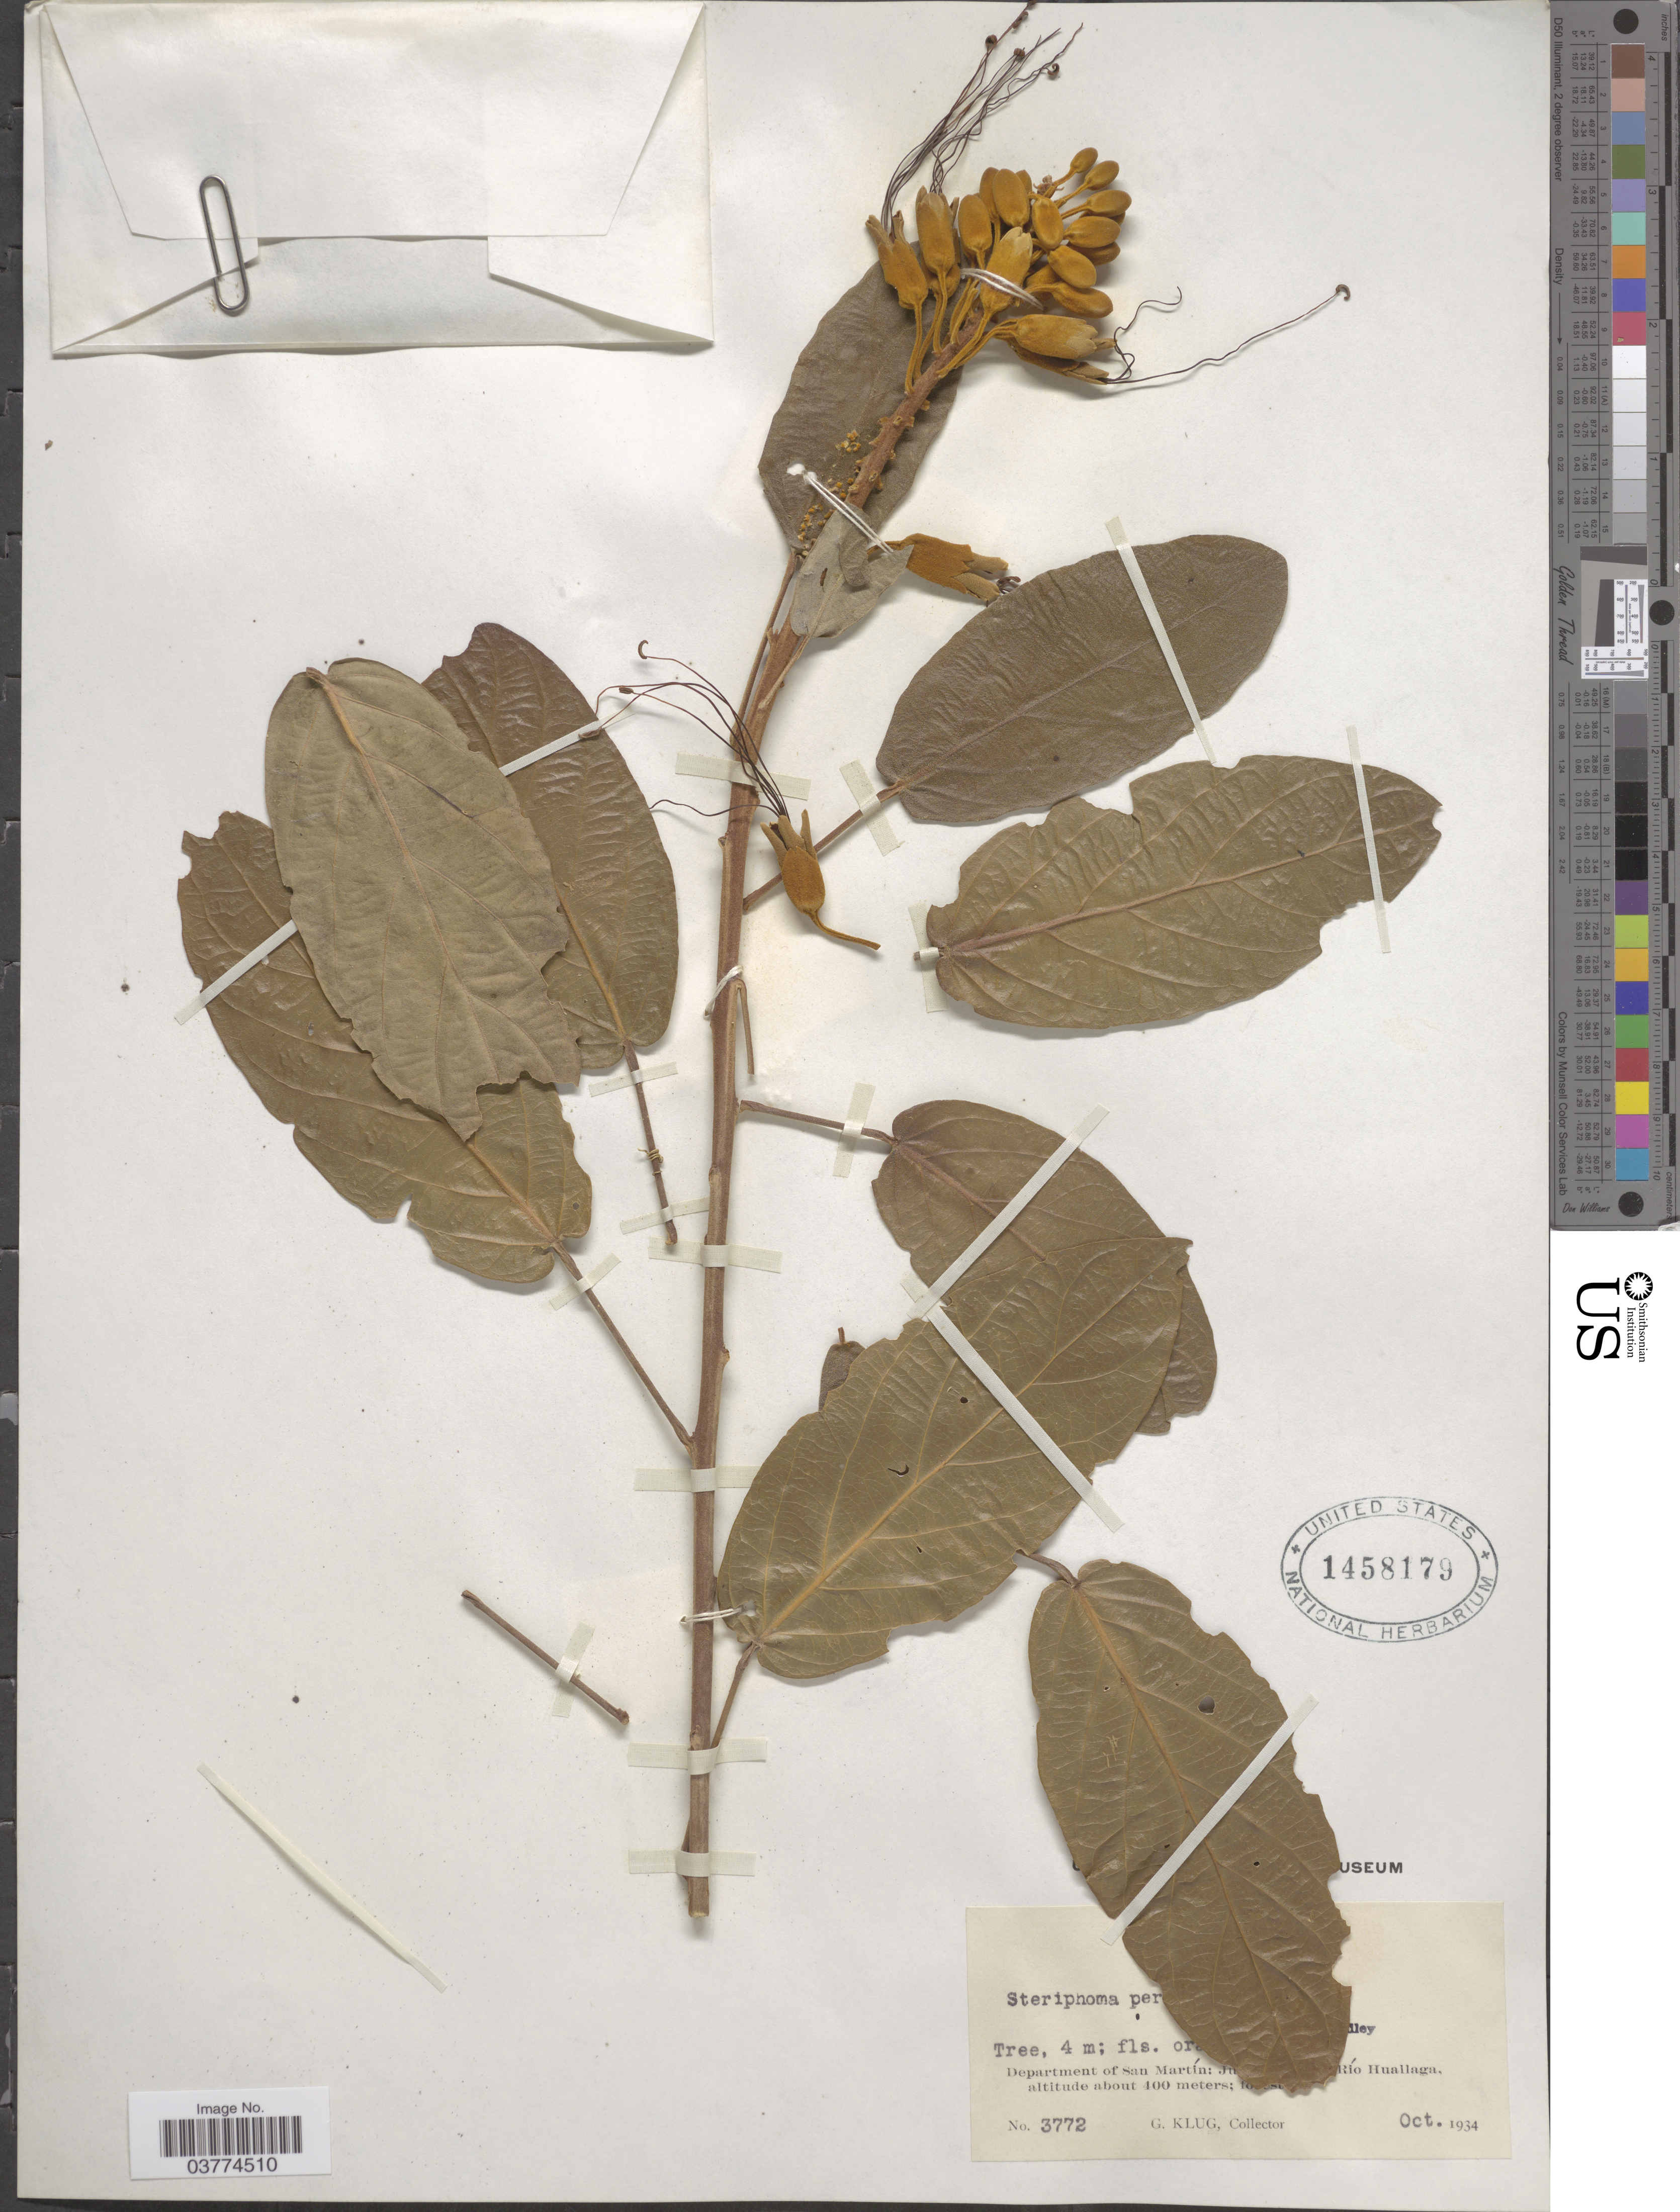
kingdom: Plantae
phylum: Tracheophyta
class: Magnoliopsida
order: Brassicales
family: Capparaceae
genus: Steriphoma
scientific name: Steriphoma peruvianum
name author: Spruce ex Eichler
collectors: G. Klug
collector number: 3772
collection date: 1934-10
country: Peru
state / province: San Martín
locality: Department of San Martín: Ju [illegible text] Río Huallaga.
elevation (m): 400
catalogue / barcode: US 1458179